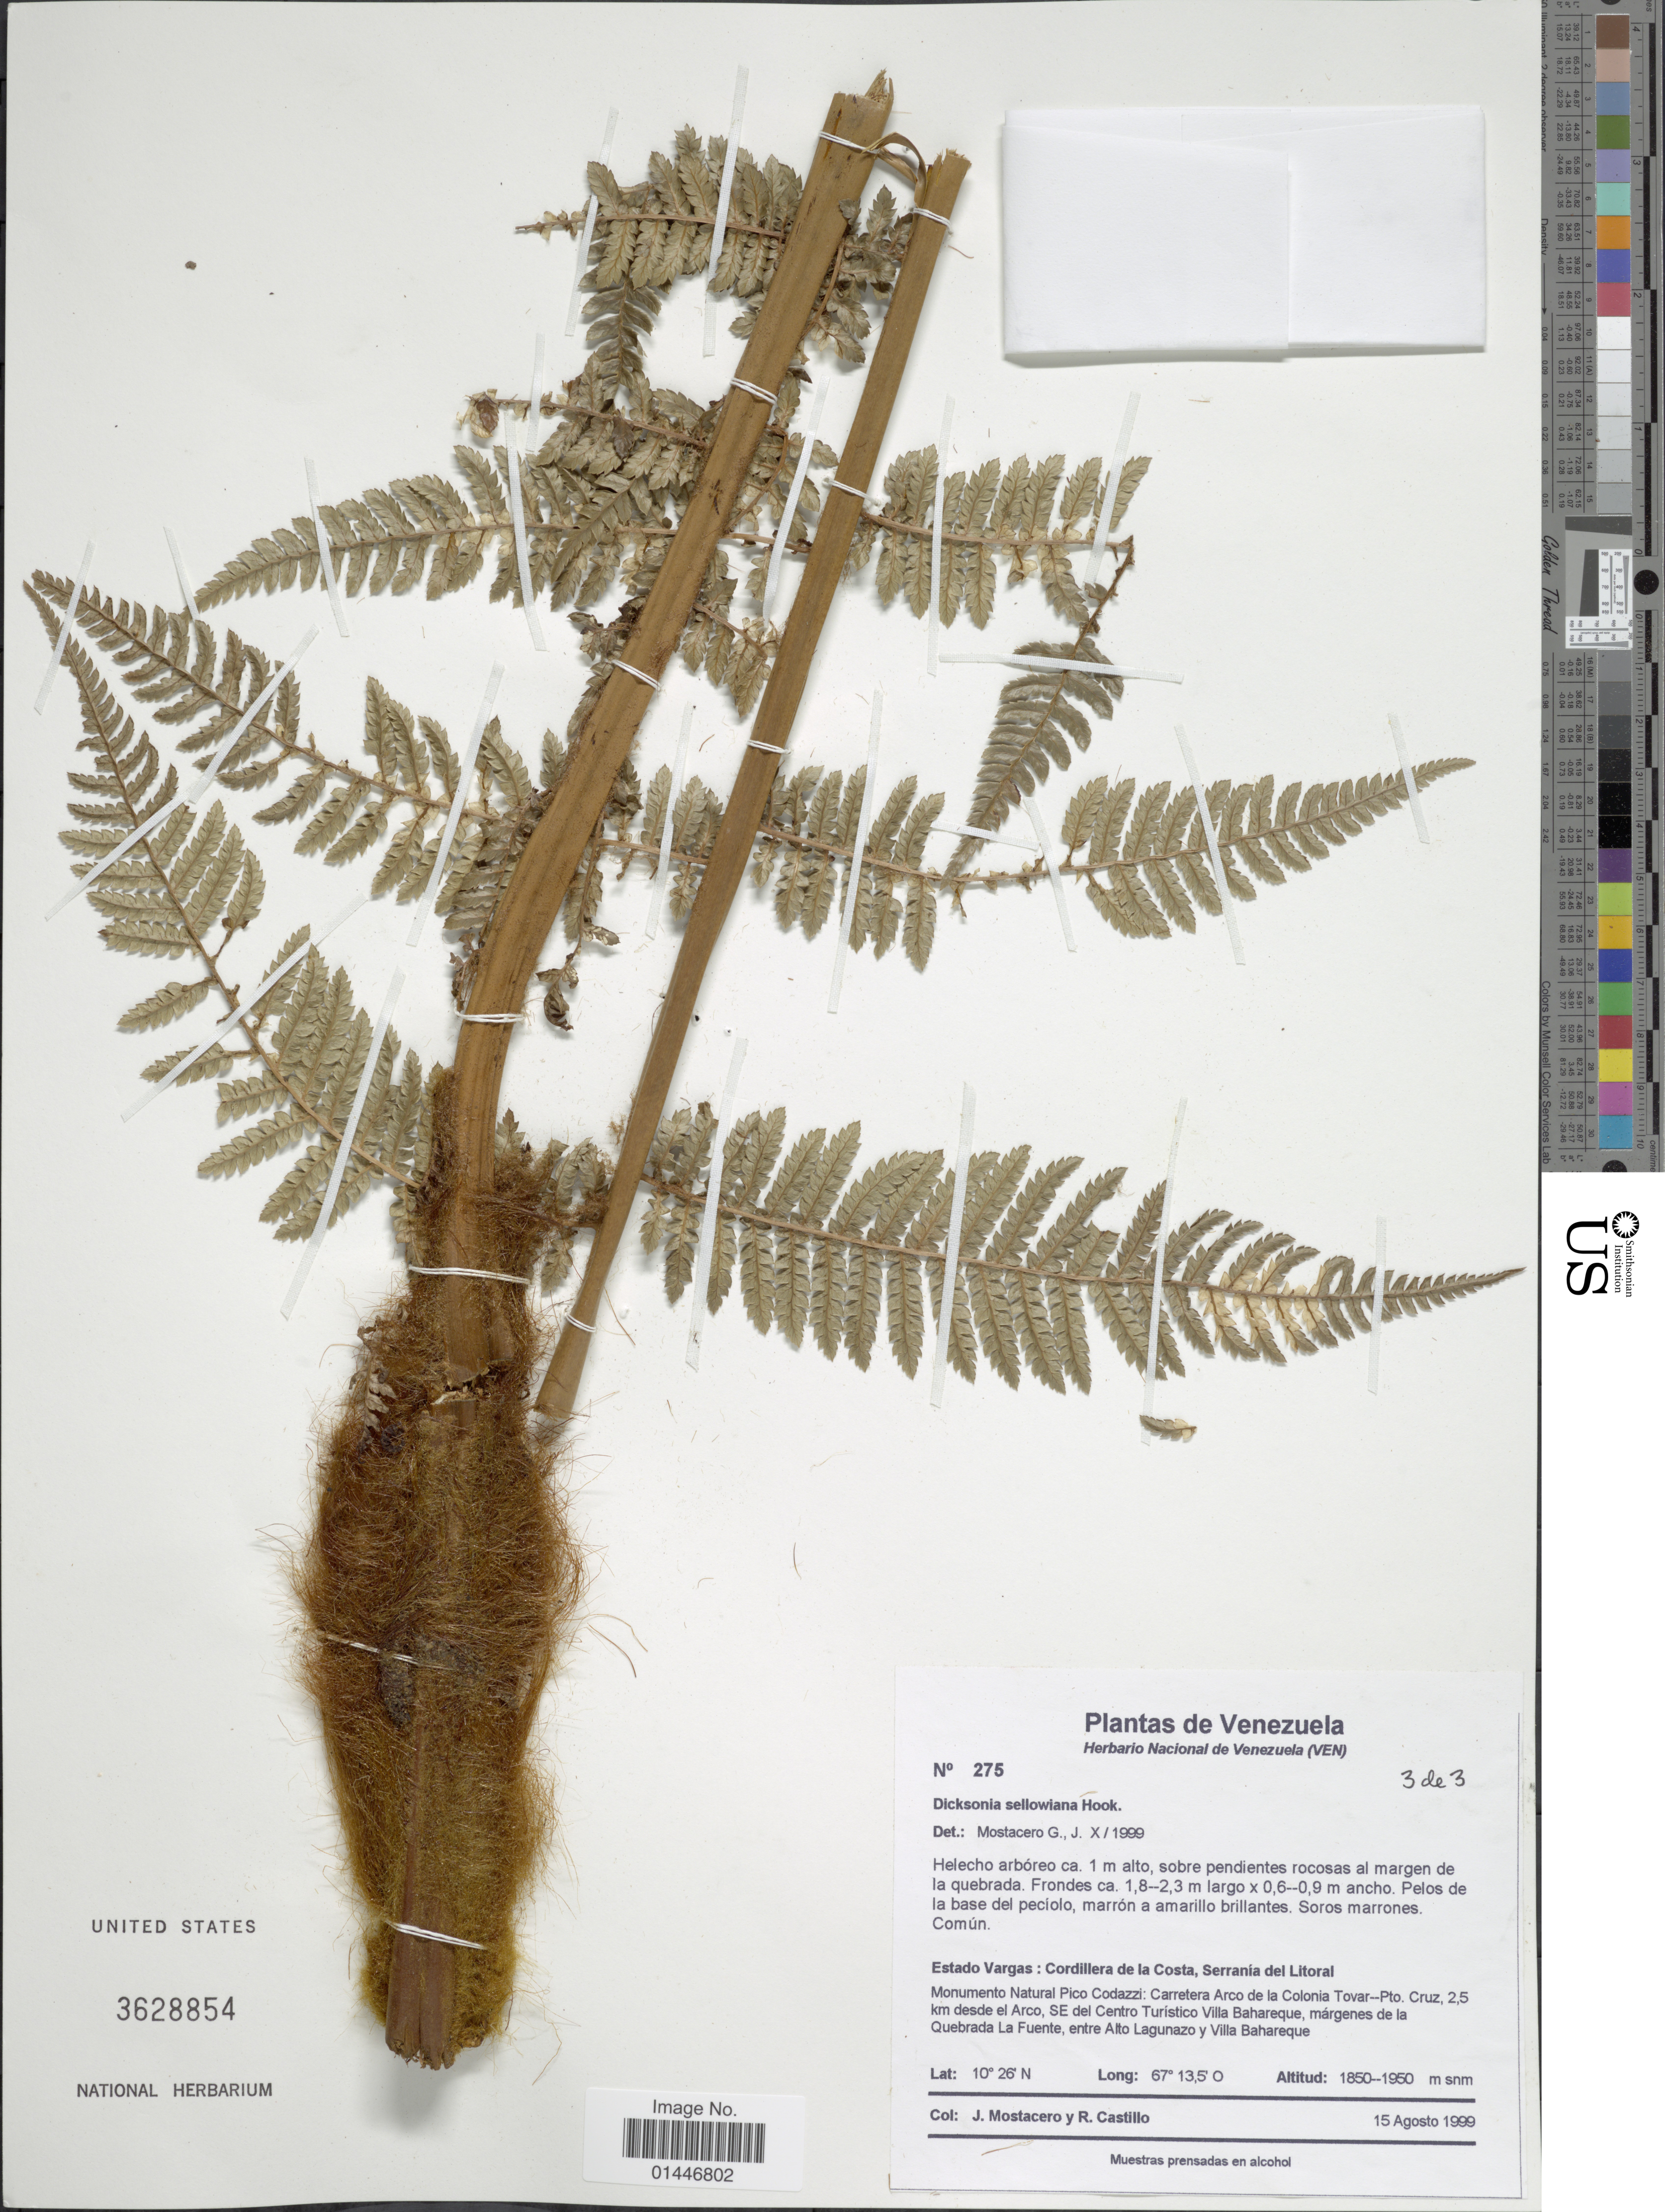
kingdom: Plantae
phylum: Tracheophyta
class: Polypodiopsida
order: Cyatheales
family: Dicksoniaceae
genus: Dicksonia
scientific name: Dicksonia sellowiana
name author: Hook.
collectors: J. Mostacero & R. Castillo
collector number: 275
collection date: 1999-08-15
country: Venezuela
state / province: Vargas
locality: Cordillera de ka Costa, Serrania del Litoral, Monumento Natural Pico Codazzi, Carretera Arco de la Colonia Tovar-Pto. Cruz 2.5 km desde el Arco, SE del Centro Turistico Villa Bahareque, margens de la Quebrada La Fuente, entre Alto Lagunazo y Villa Bahareque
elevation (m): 1850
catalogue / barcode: US 3628854